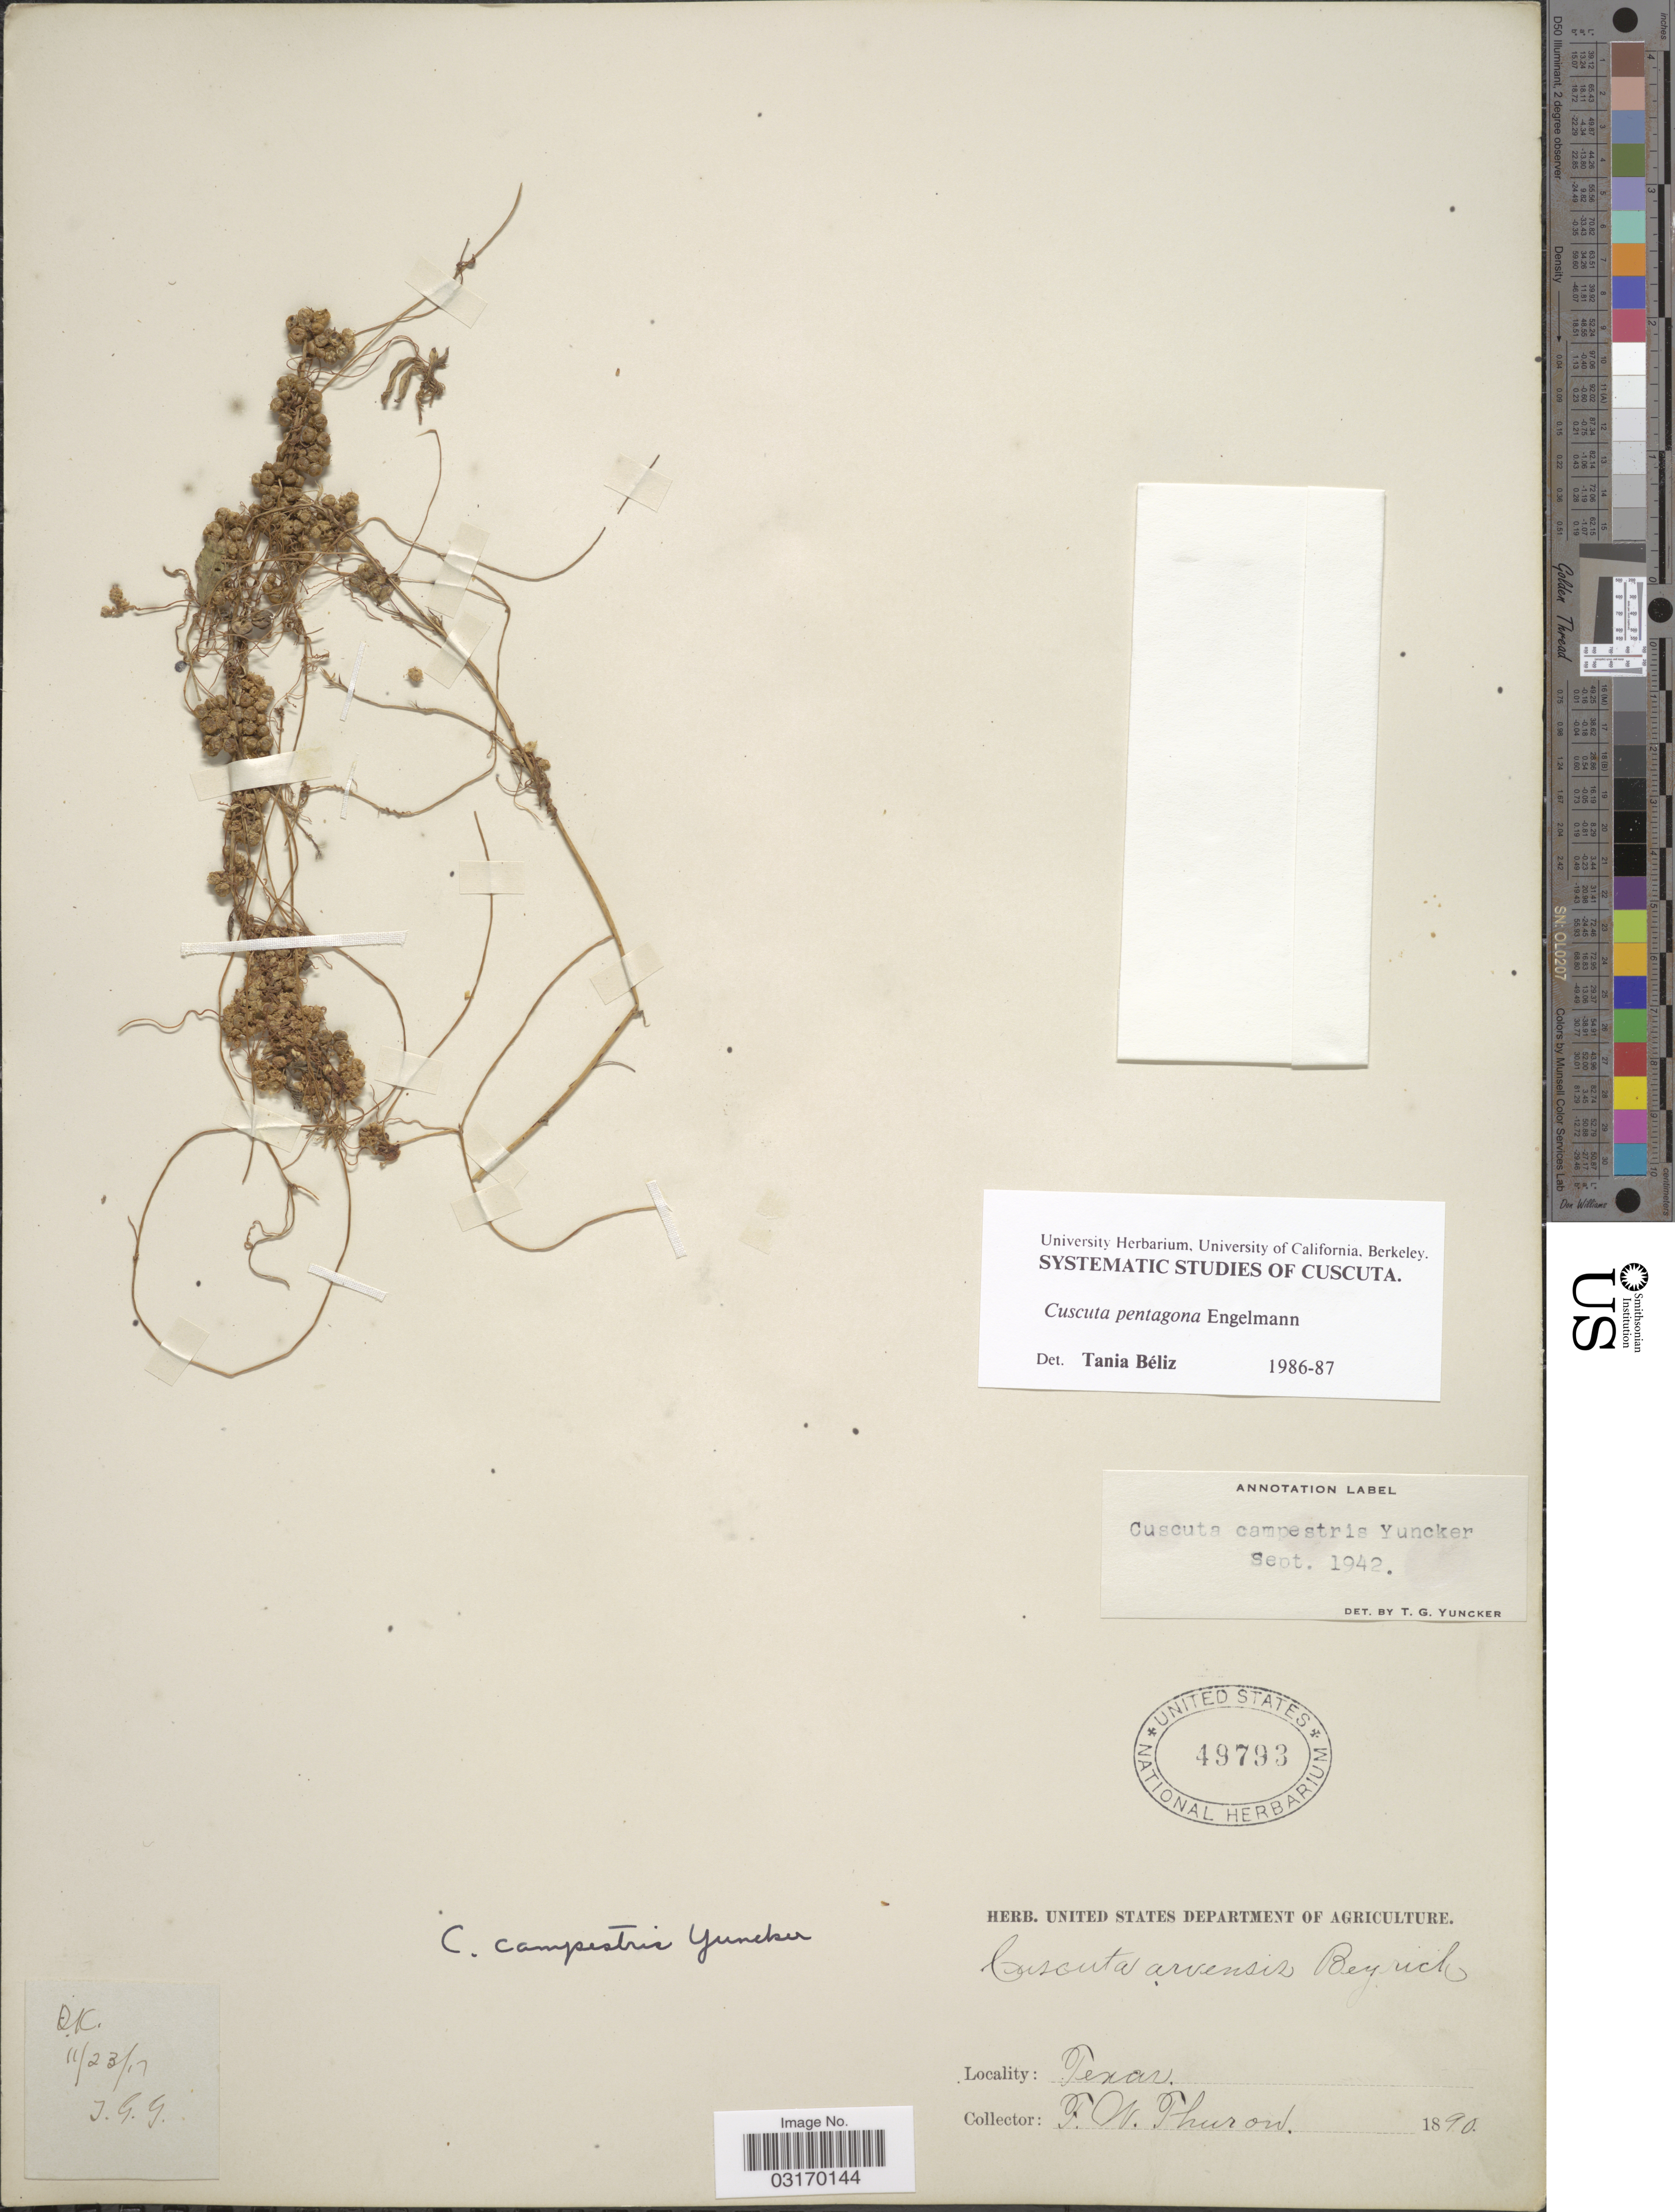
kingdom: Plantae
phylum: Tracheophyta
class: Magnoliopsida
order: Solanales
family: Convolvulaceae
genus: Cuscuta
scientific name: Cuscuta pentagona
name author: Engelm.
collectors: F. Thuron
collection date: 1890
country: United States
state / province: Texas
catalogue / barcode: US 49793